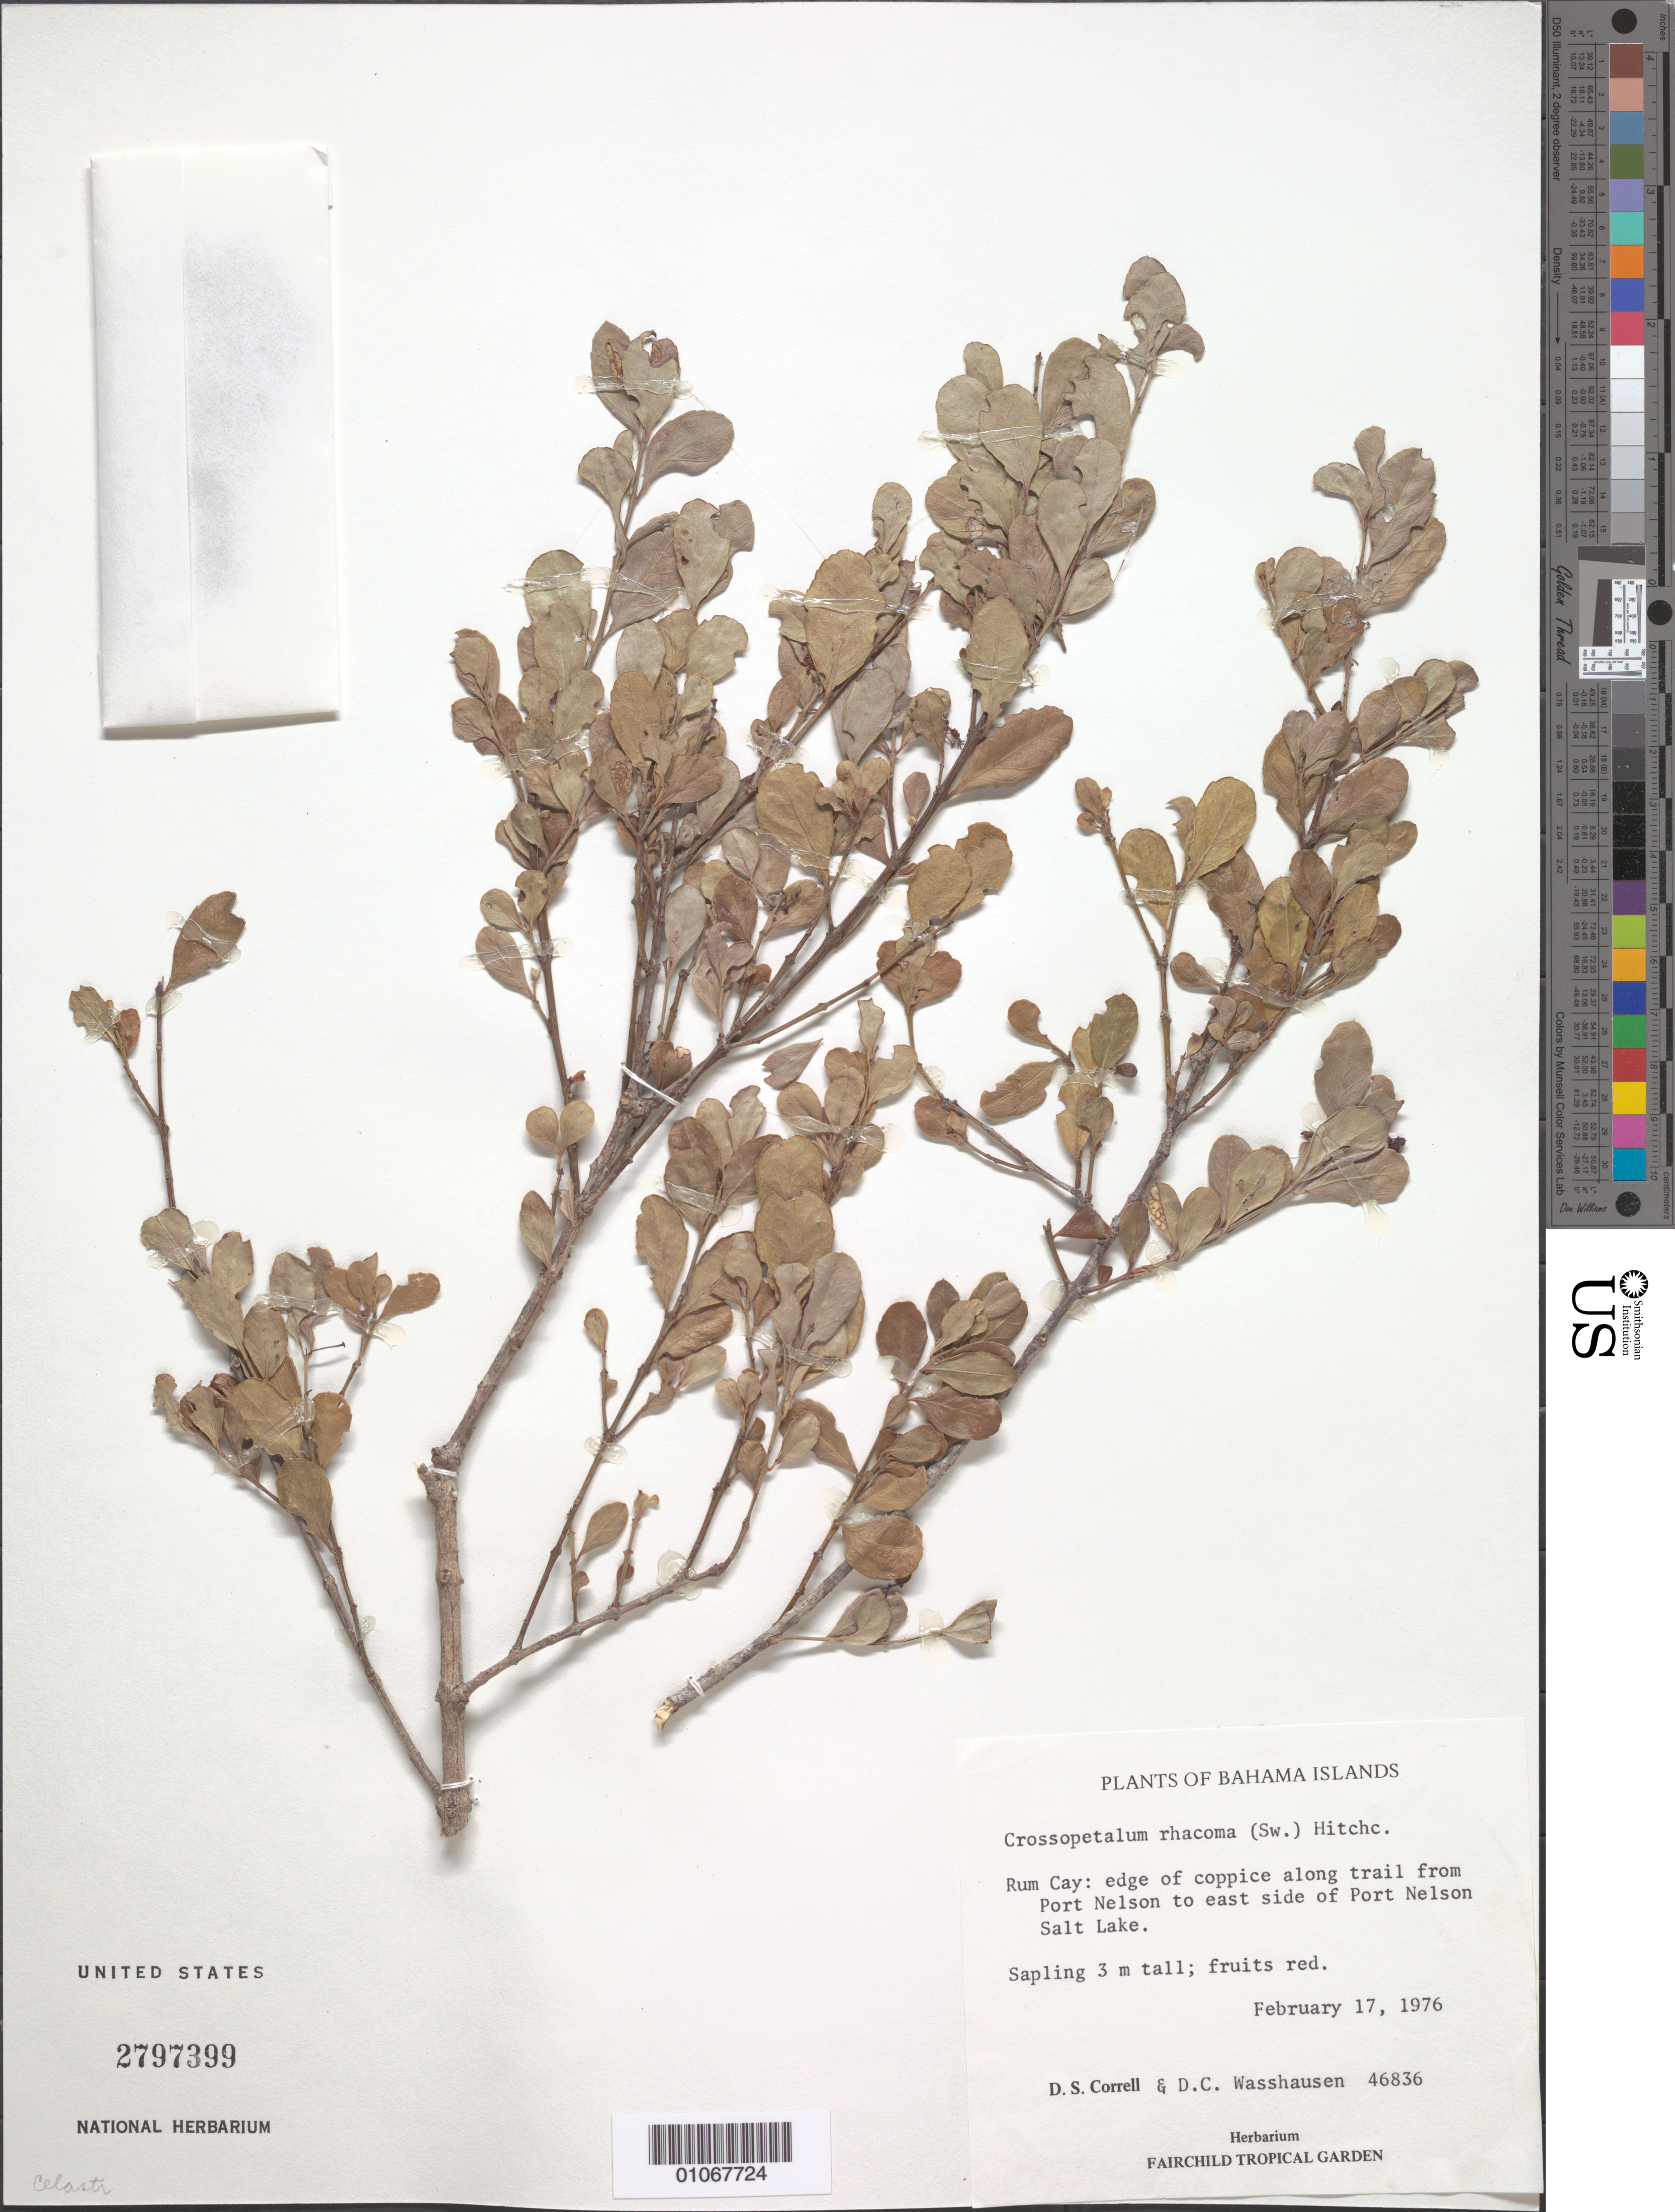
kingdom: Plantae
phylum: Tracheophyta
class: Magnoliopsida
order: Celastrales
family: Celastraceae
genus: Crossopetalum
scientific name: Crossopetalum rhacoma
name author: Crantz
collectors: D. S. Correll & D. C. Wasshausen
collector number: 46836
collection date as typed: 17 Feb 1976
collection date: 1976-02-17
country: Bahamas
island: Rum Cay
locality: Edge of coppice along trail from Port Nelson to east side of Port Nelson Salt lake.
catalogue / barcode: US 2797399